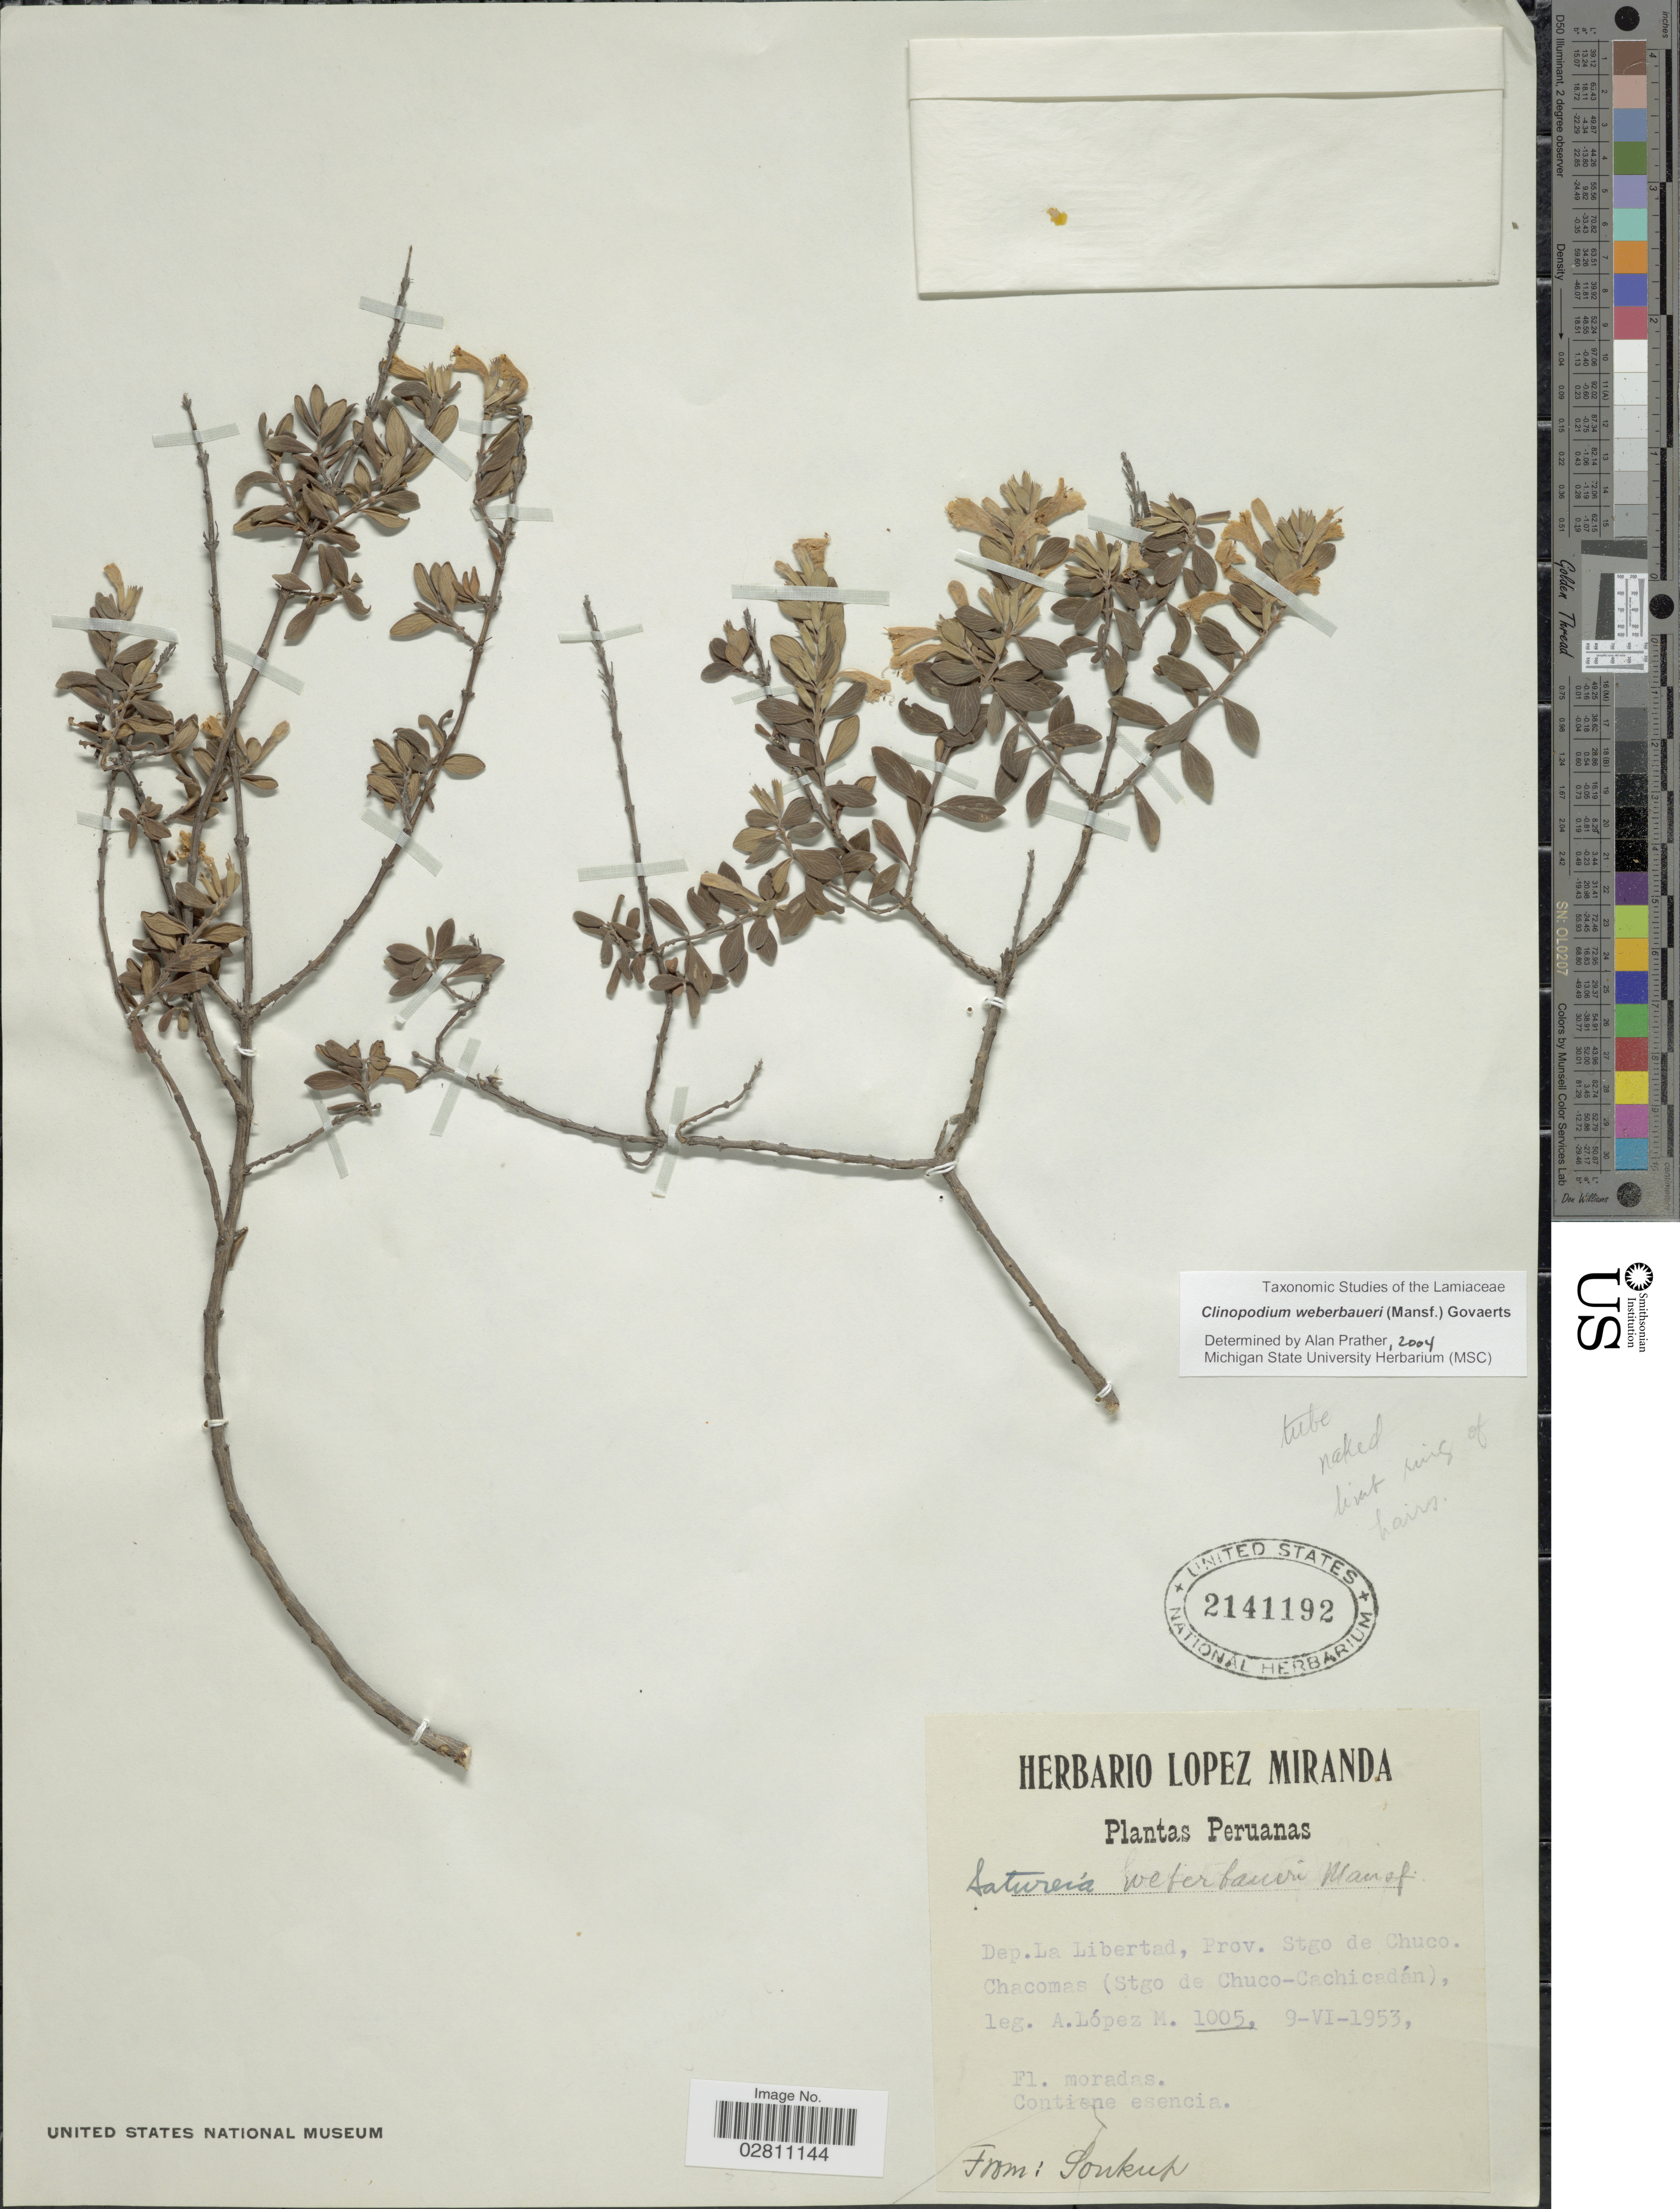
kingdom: Plantae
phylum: Tracheophyta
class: Magnoliopsida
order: Lamiales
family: Lamiaceae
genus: Clinopodium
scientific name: Clinopodium weberbaueri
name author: (Mansf.) Govaerts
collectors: A. López M.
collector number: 1005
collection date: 1953-06-09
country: Peru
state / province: La Libertad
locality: Dep. La Libertad, Prov. Stgo de Chuco. Chacomas (Stgo de Chuco-Cachicadán).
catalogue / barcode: US 2141192